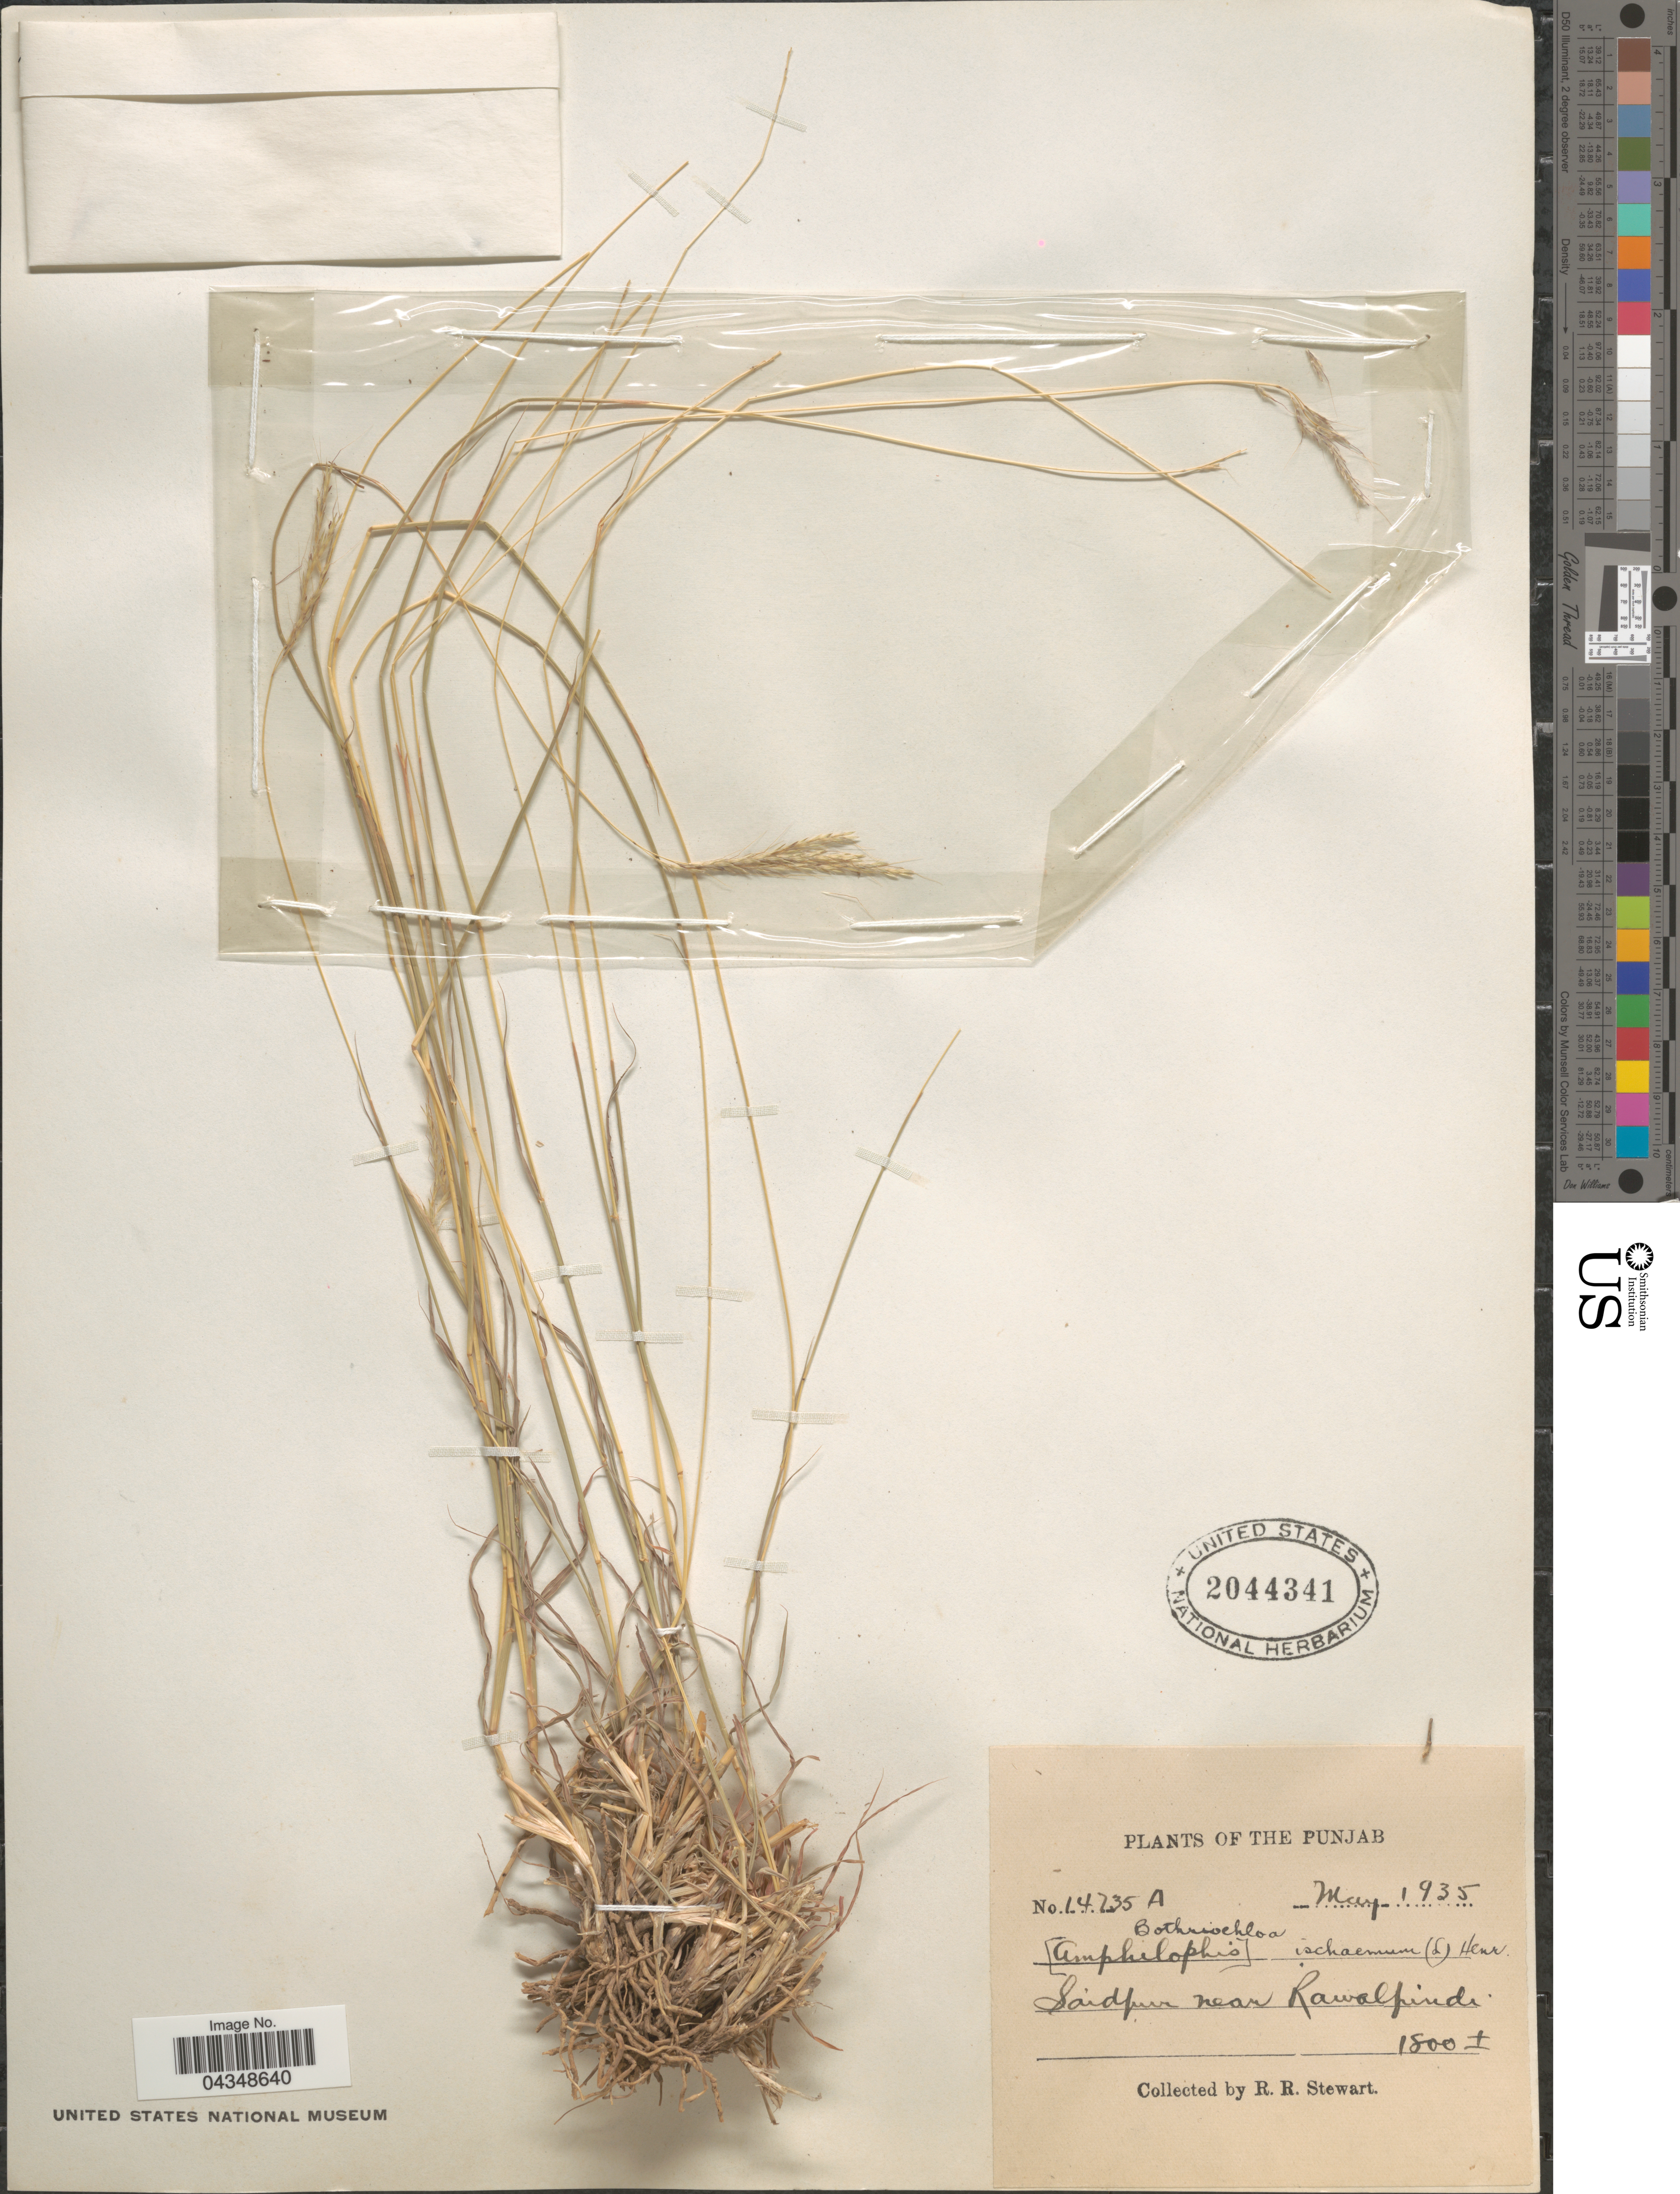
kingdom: Plantae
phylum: Tracheophyta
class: Liliopsida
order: Poales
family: Poaceae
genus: Bothriochloa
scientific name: Bothriochloa ischaemum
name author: (L.) Keng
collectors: R. Stewart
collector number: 14735A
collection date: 1935-05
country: Pakistan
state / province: Punjab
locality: Saidpur near Rawalpindi.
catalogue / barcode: US 2044341